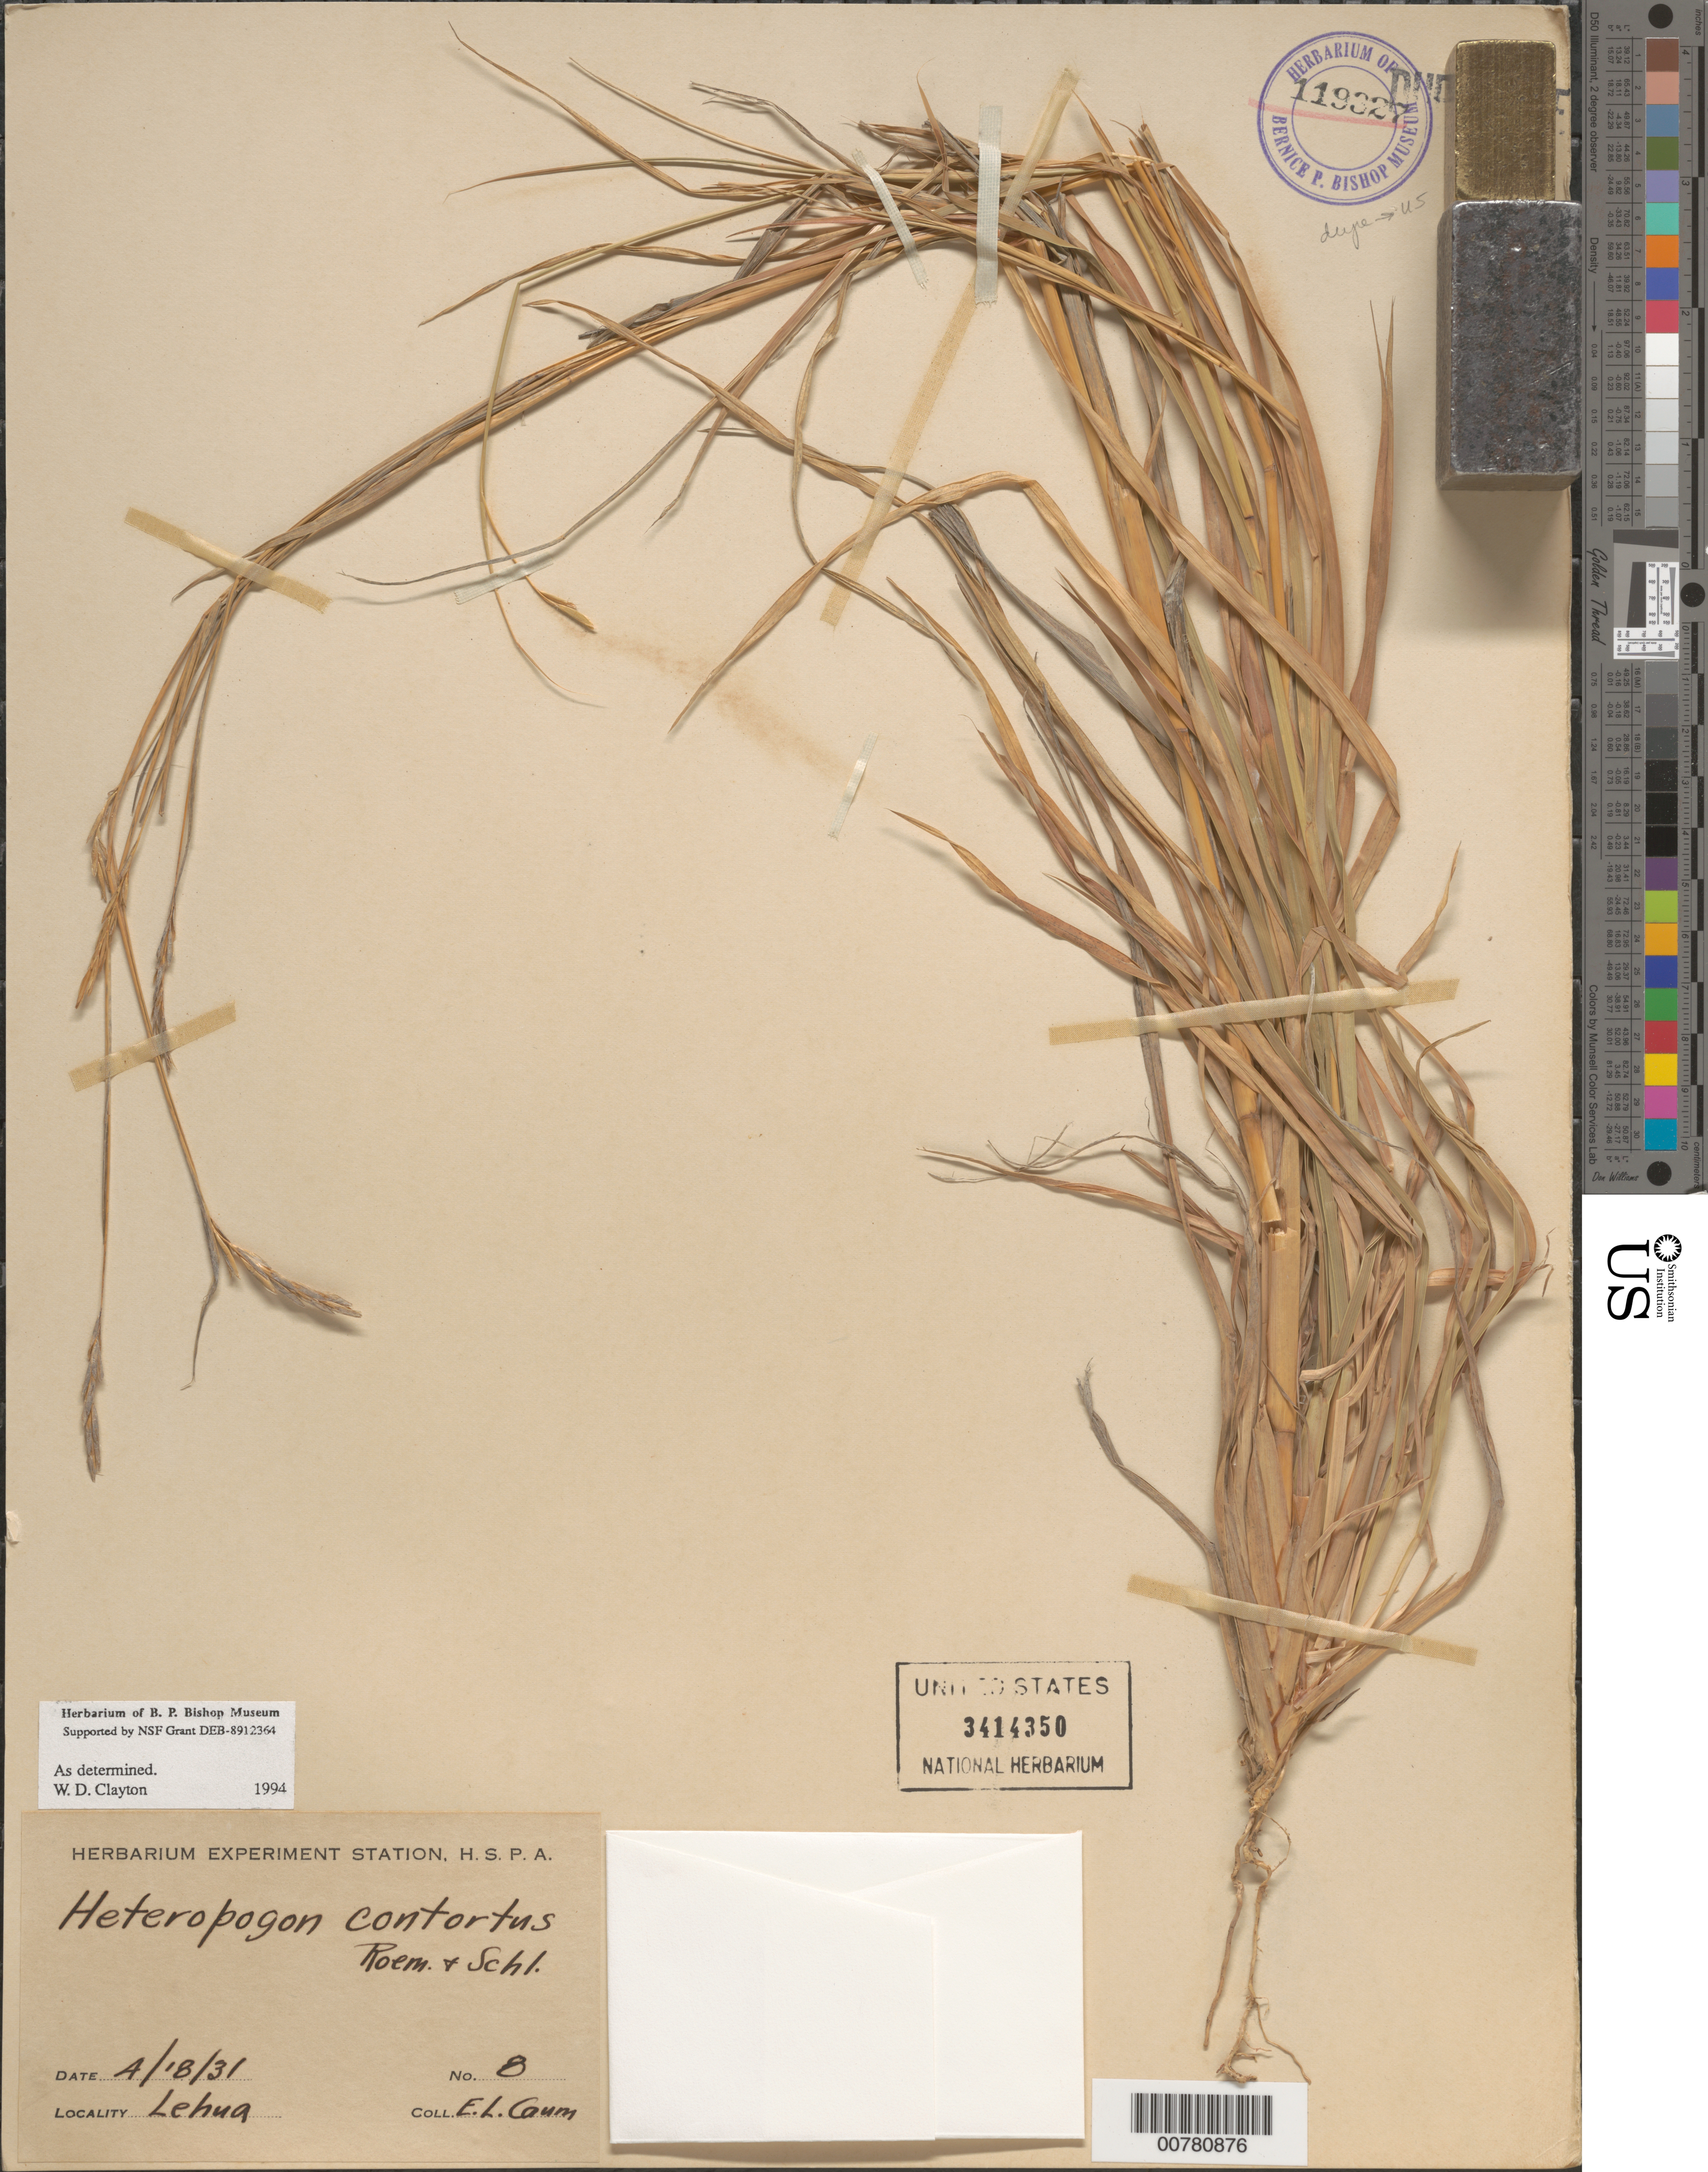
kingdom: Plantae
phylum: Tracheophyta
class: Liliopsida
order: Poales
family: Poaceae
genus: Heteropogon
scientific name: Heteropogon contortus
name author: (L.) P. Beauv. ex Roem. & Schult.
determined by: Clayton, W. D.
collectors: E. L. Caum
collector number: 8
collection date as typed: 18 Apr 1931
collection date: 1931-04-18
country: United States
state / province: Hawaii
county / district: Kauai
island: Ni'ihau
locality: Lehua Island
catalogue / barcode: US 3414350